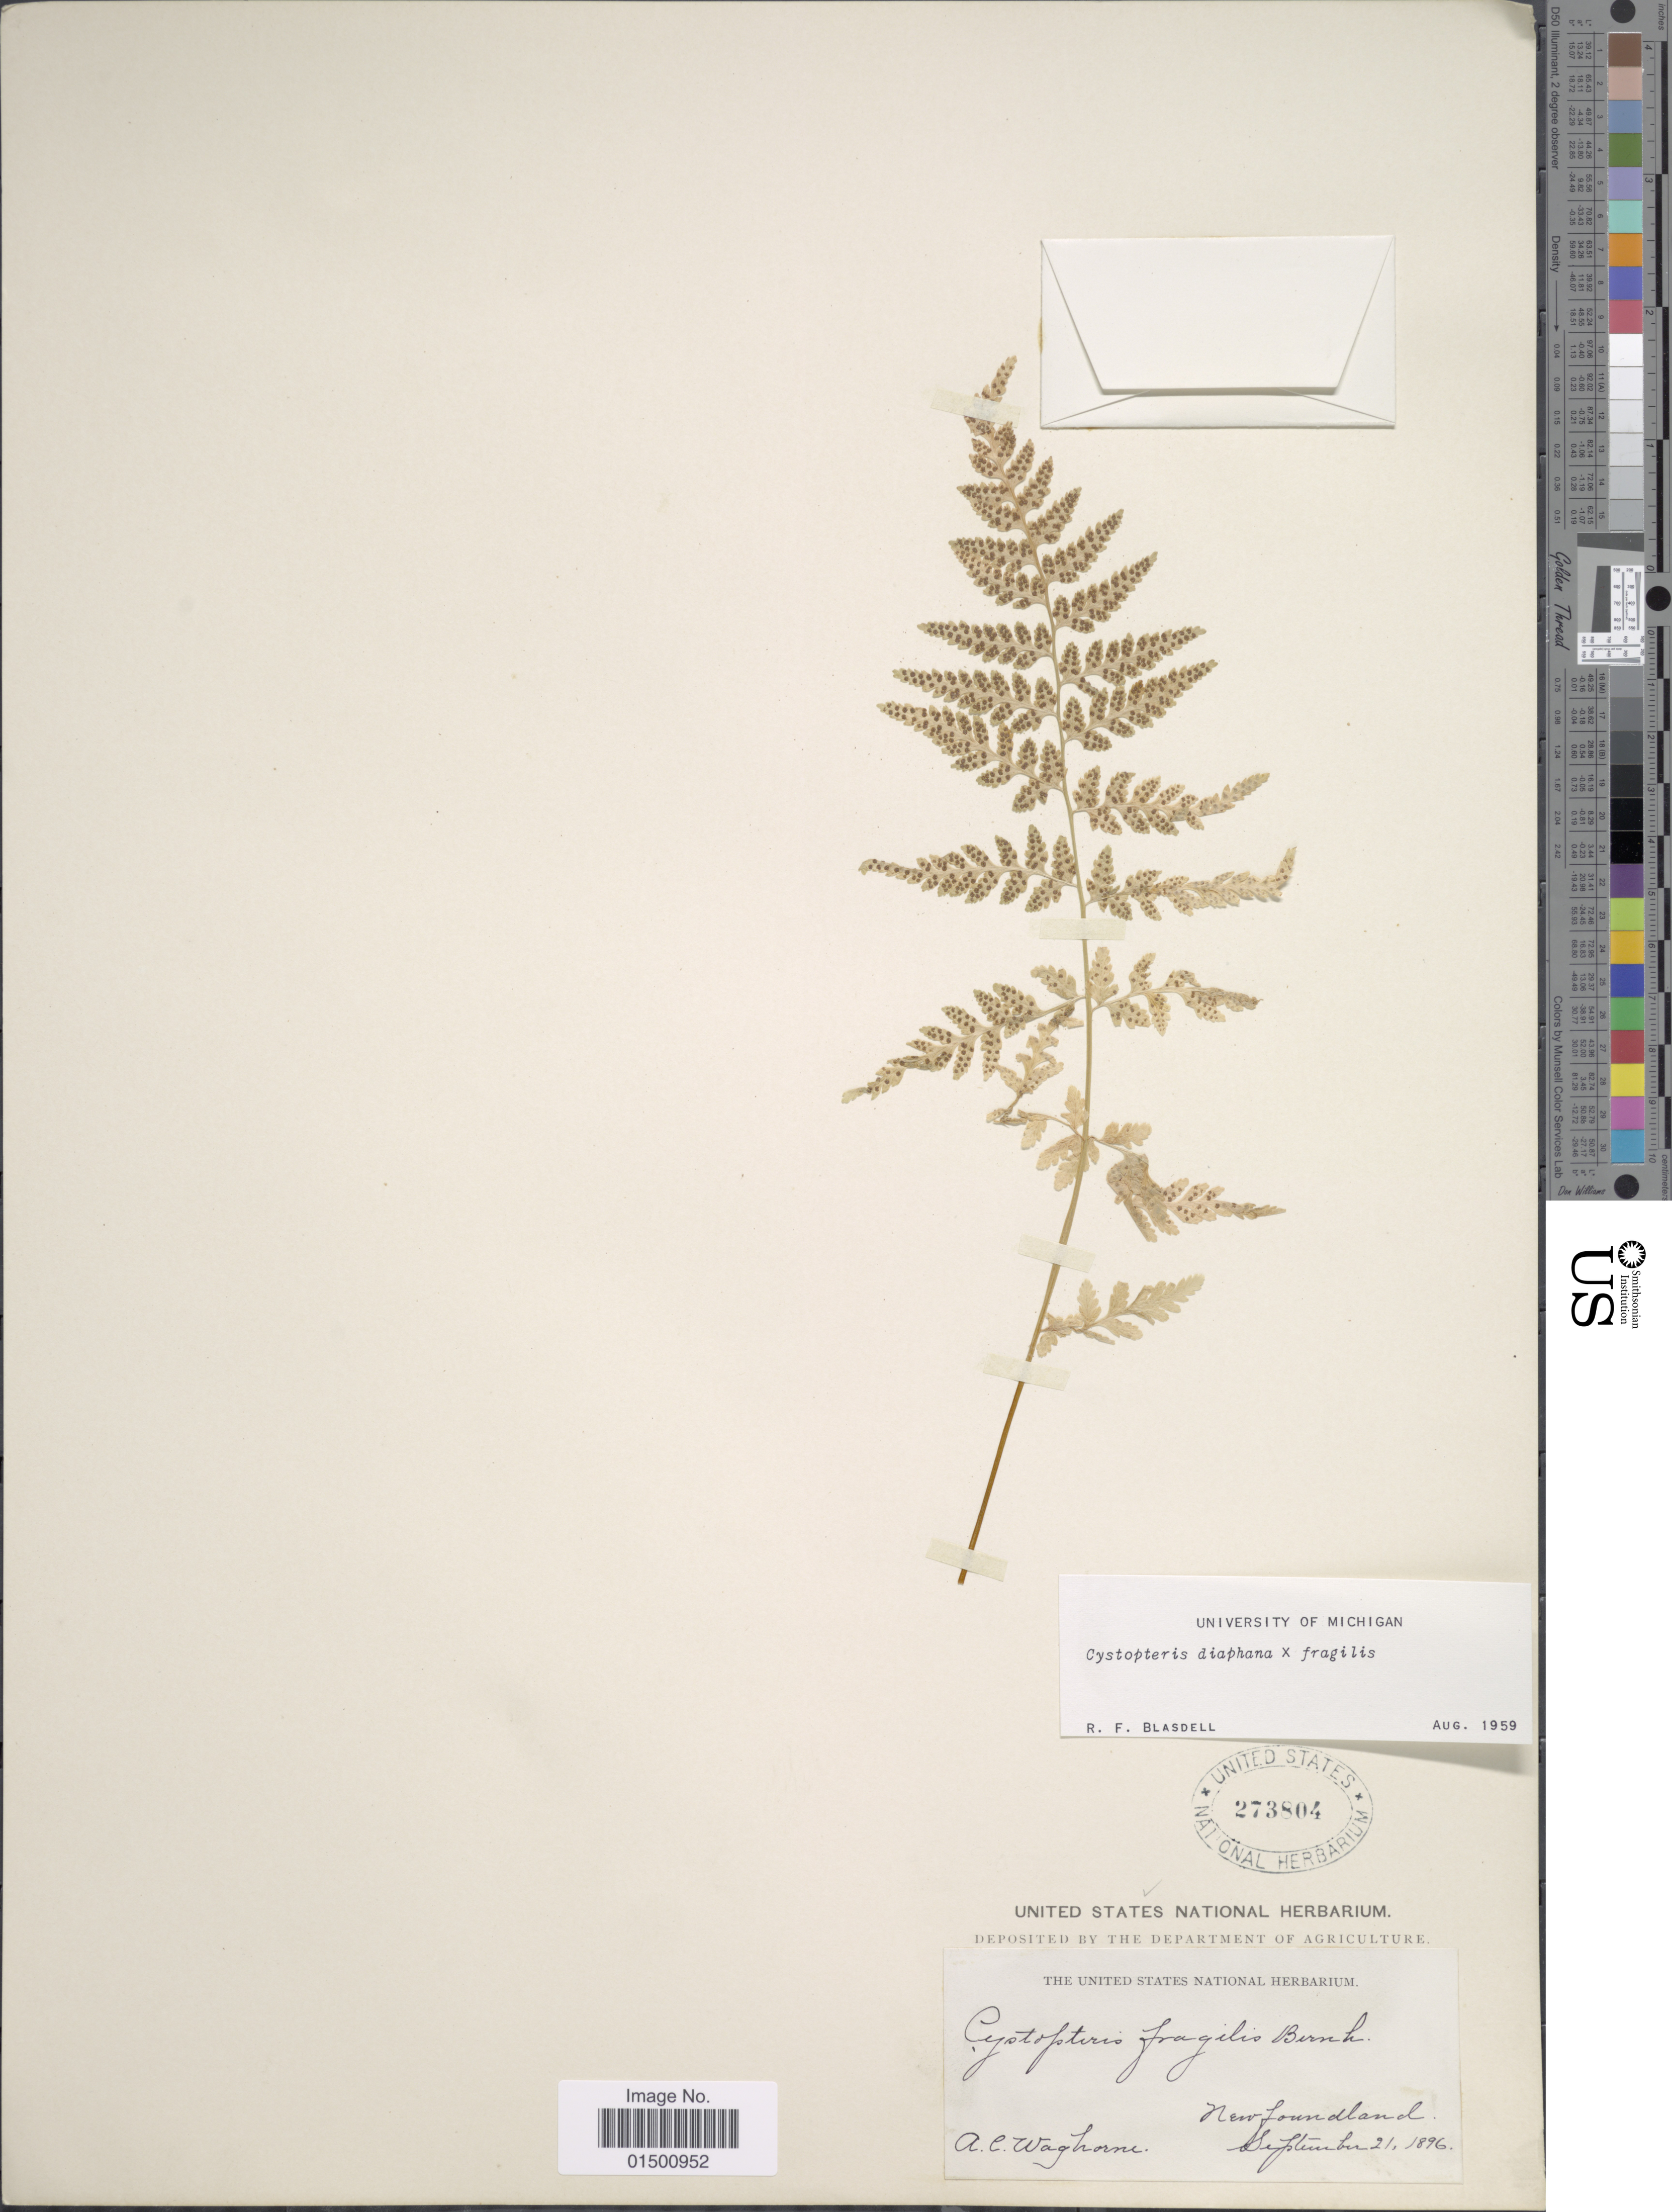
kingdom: Plantae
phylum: Tracheophyta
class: Polypodiopsida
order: Polypodiales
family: Cystopteridaceae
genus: Cystopteris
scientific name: Cystopteris diaphana x C. fragilis (L.) Bernh.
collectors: A. Waghorne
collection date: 1896-09-21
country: Canada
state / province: Newfoundland and Labrador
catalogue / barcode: US 273804